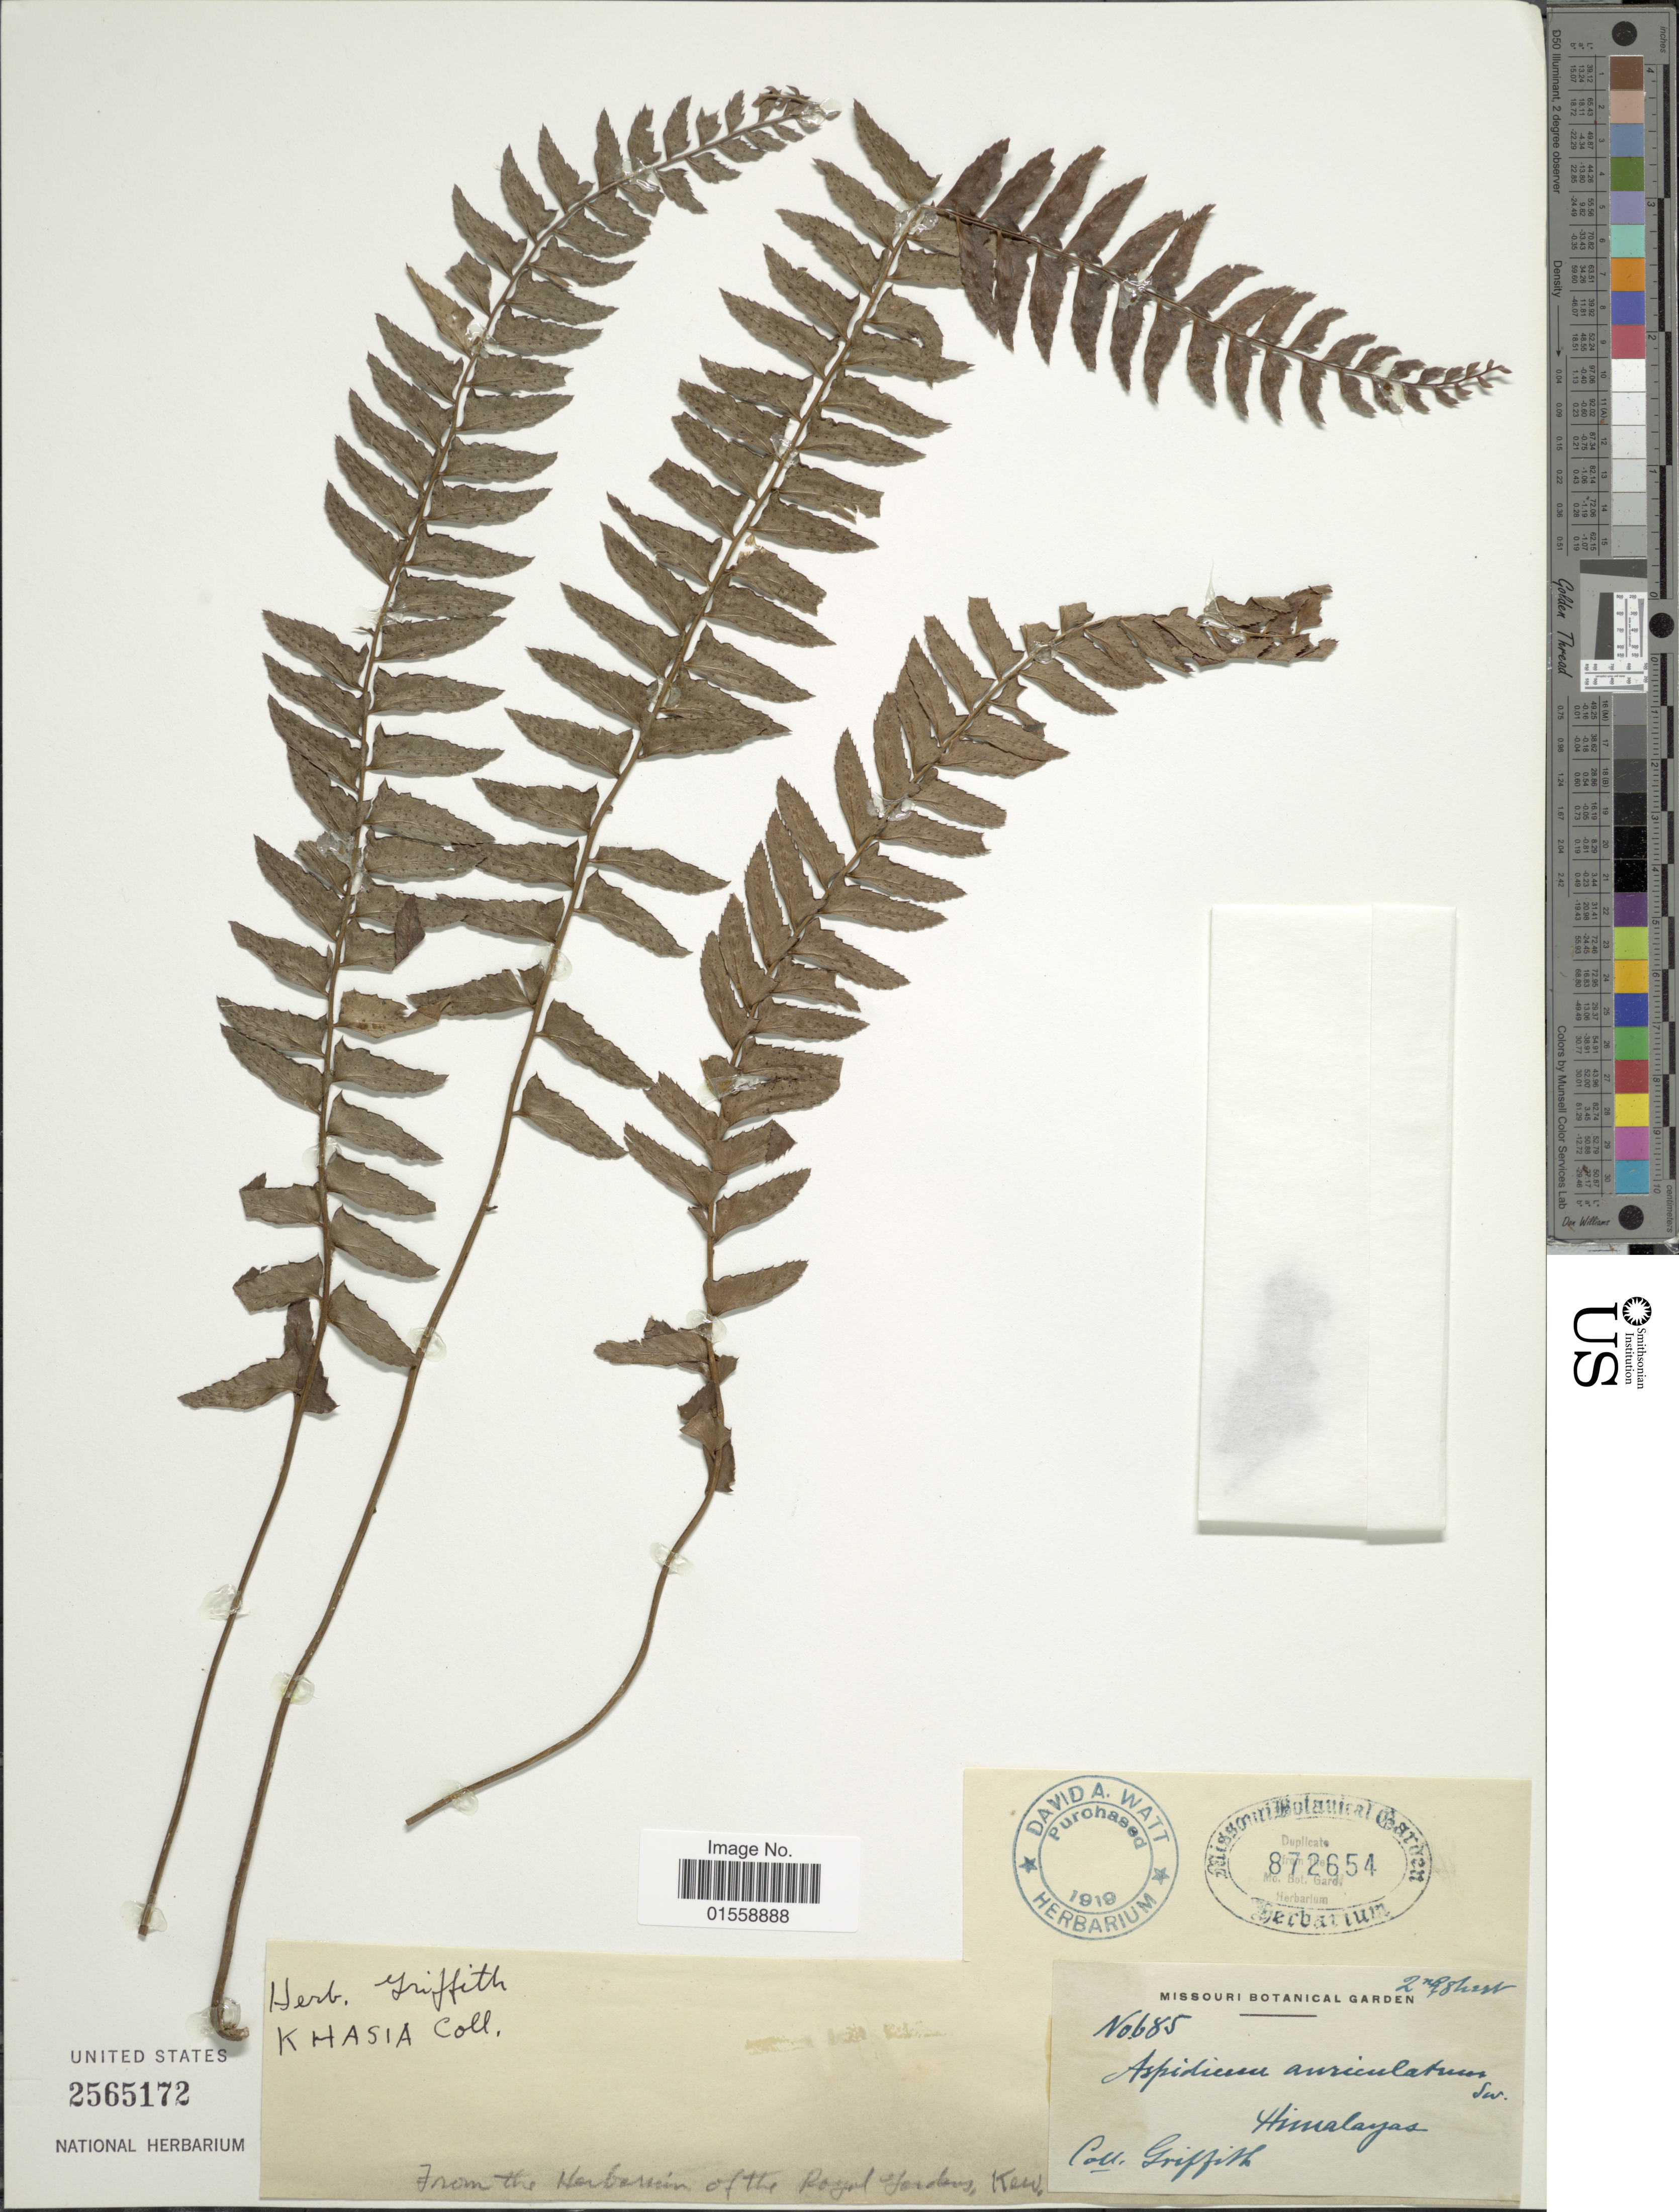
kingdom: Plantae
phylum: Tracheophyta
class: Polypodiopsida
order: Polypodiales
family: Dryopteridaceae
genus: Polystichum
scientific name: Polystichum auriculatum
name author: (L.) C. Presl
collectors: Griffith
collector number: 685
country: India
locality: Himalayas, Khasia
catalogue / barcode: US 565172